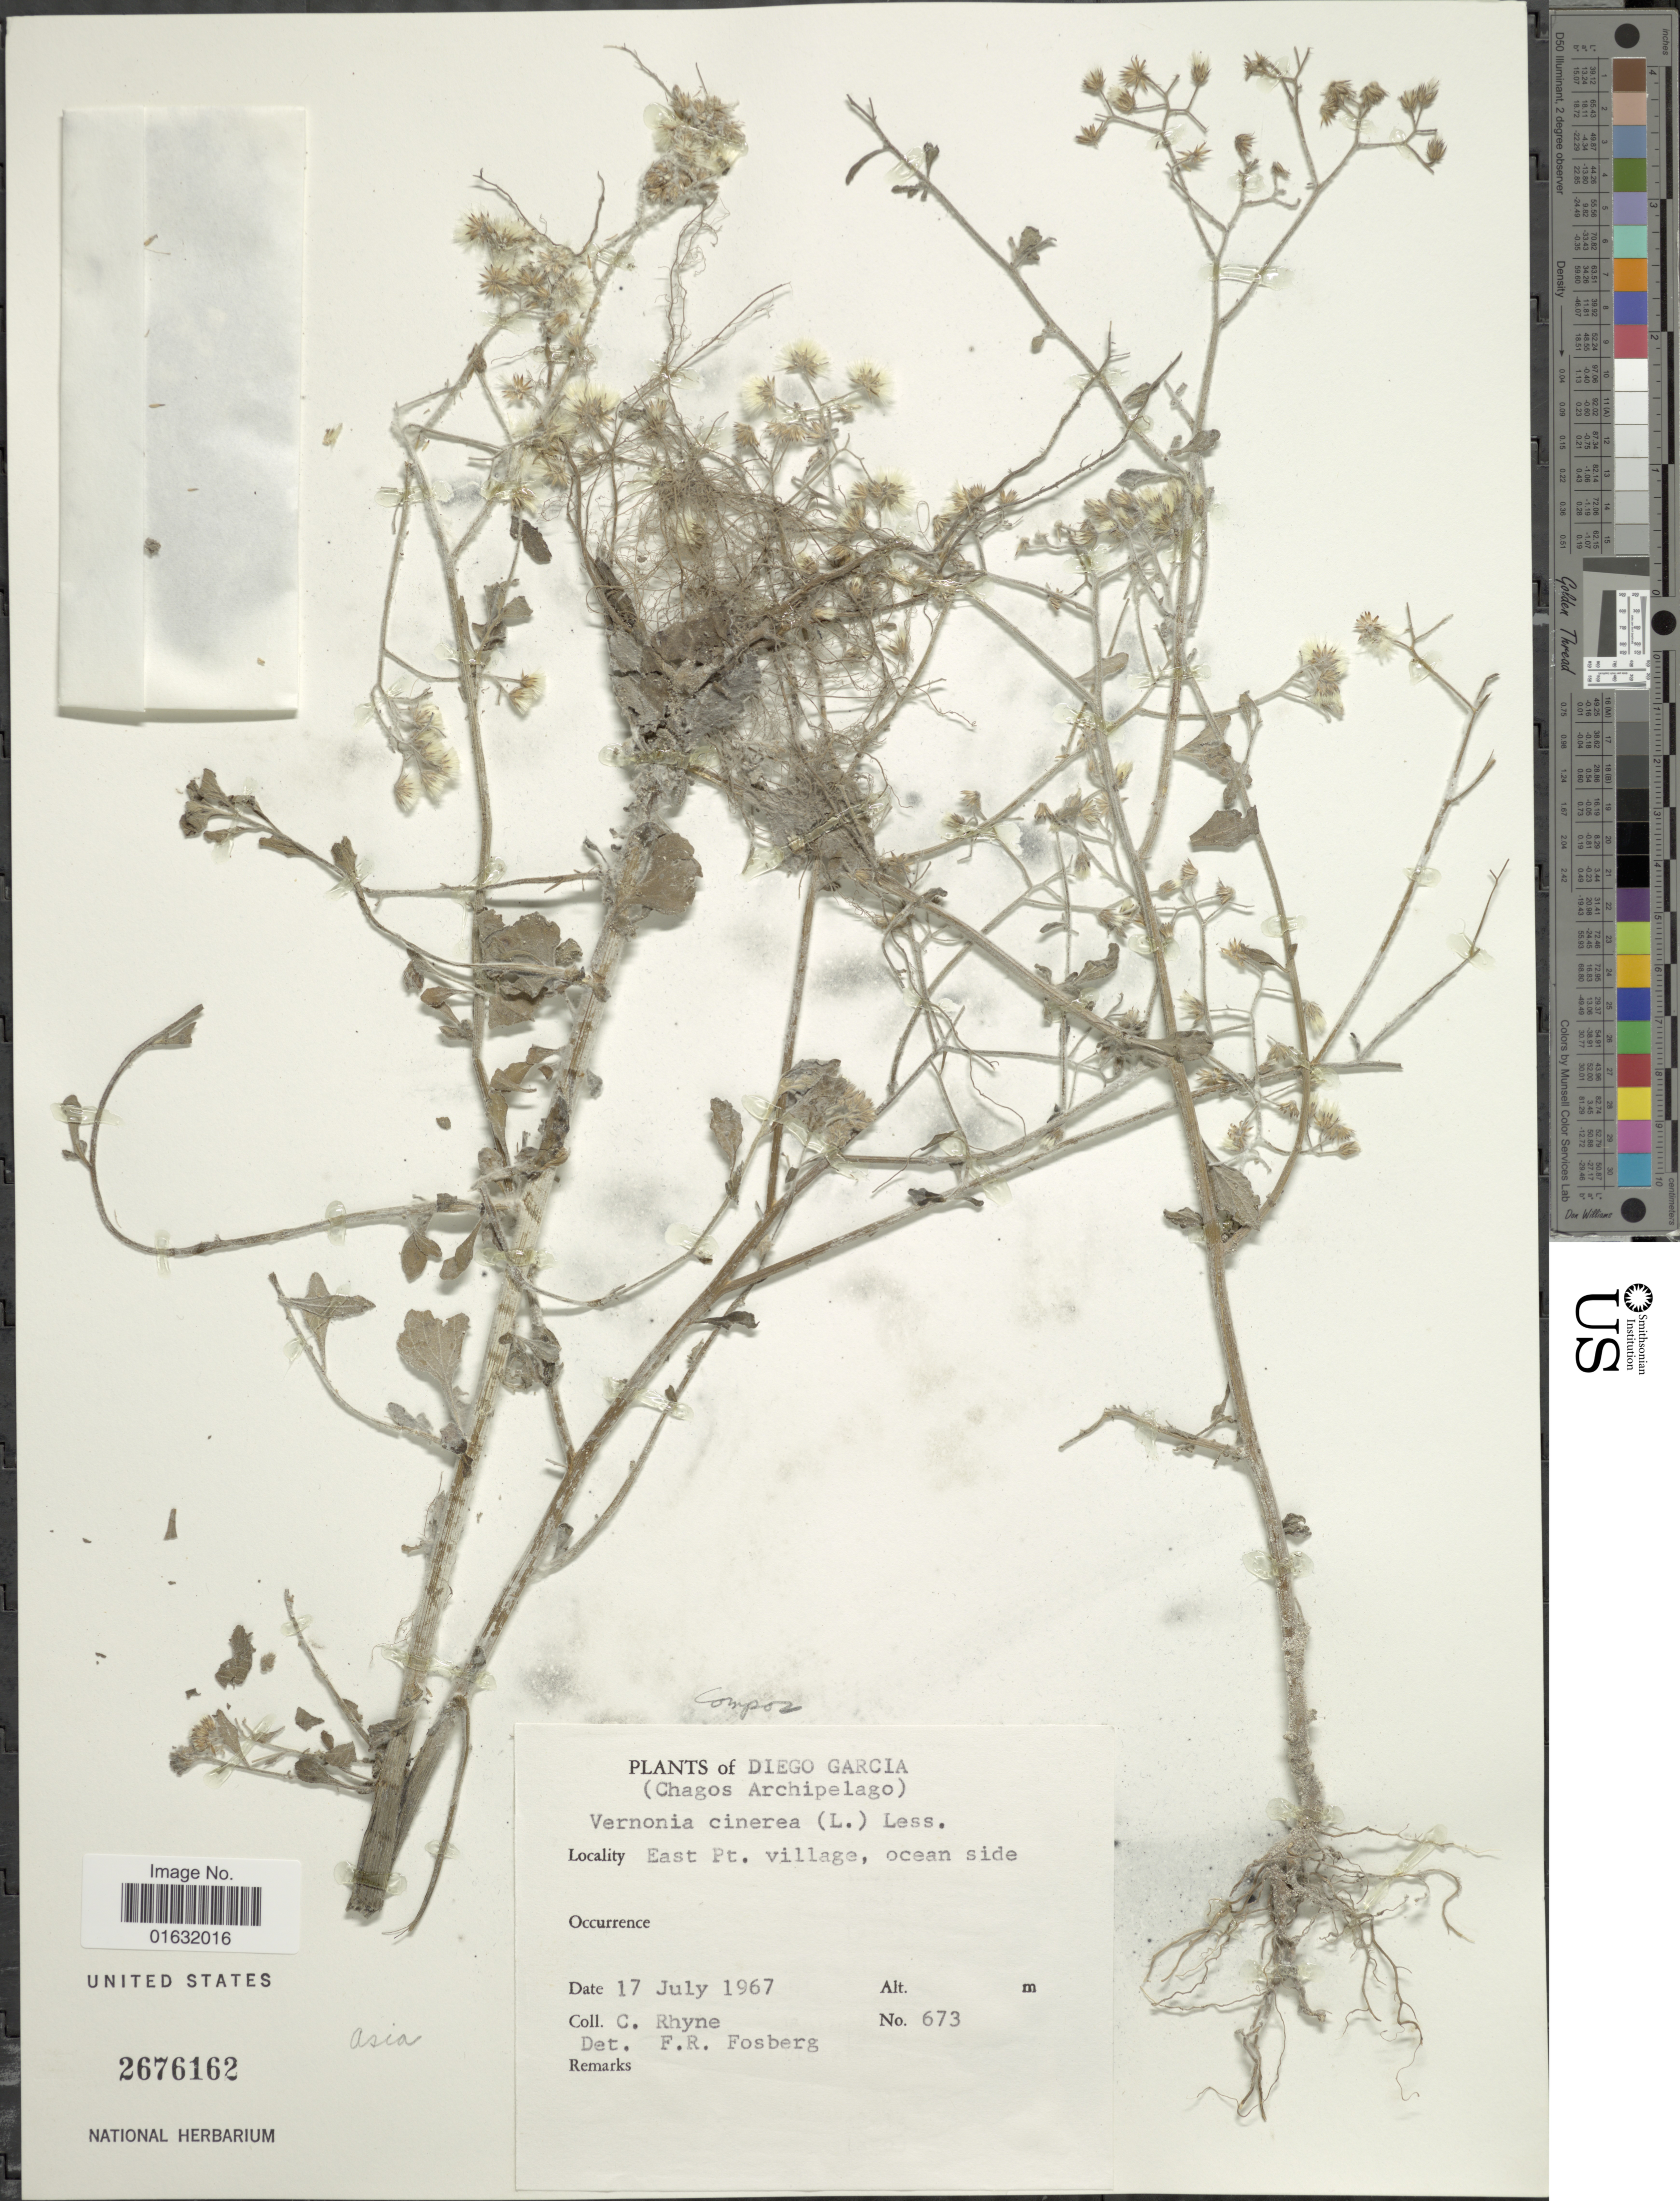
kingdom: Plantae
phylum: Tracheophyta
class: Magnoliopsida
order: Asterales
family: Asteraceae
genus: Cyanthillium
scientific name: Cyanthillium cinereum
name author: (L.) H. Rob.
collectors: C. Rhyne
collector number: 673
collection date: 1967-07-17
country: British Indian Ocean Territory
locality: Diego Garcia (Chagos Archipelago), east Pt. village, ocean side.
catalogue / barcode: US 2676162